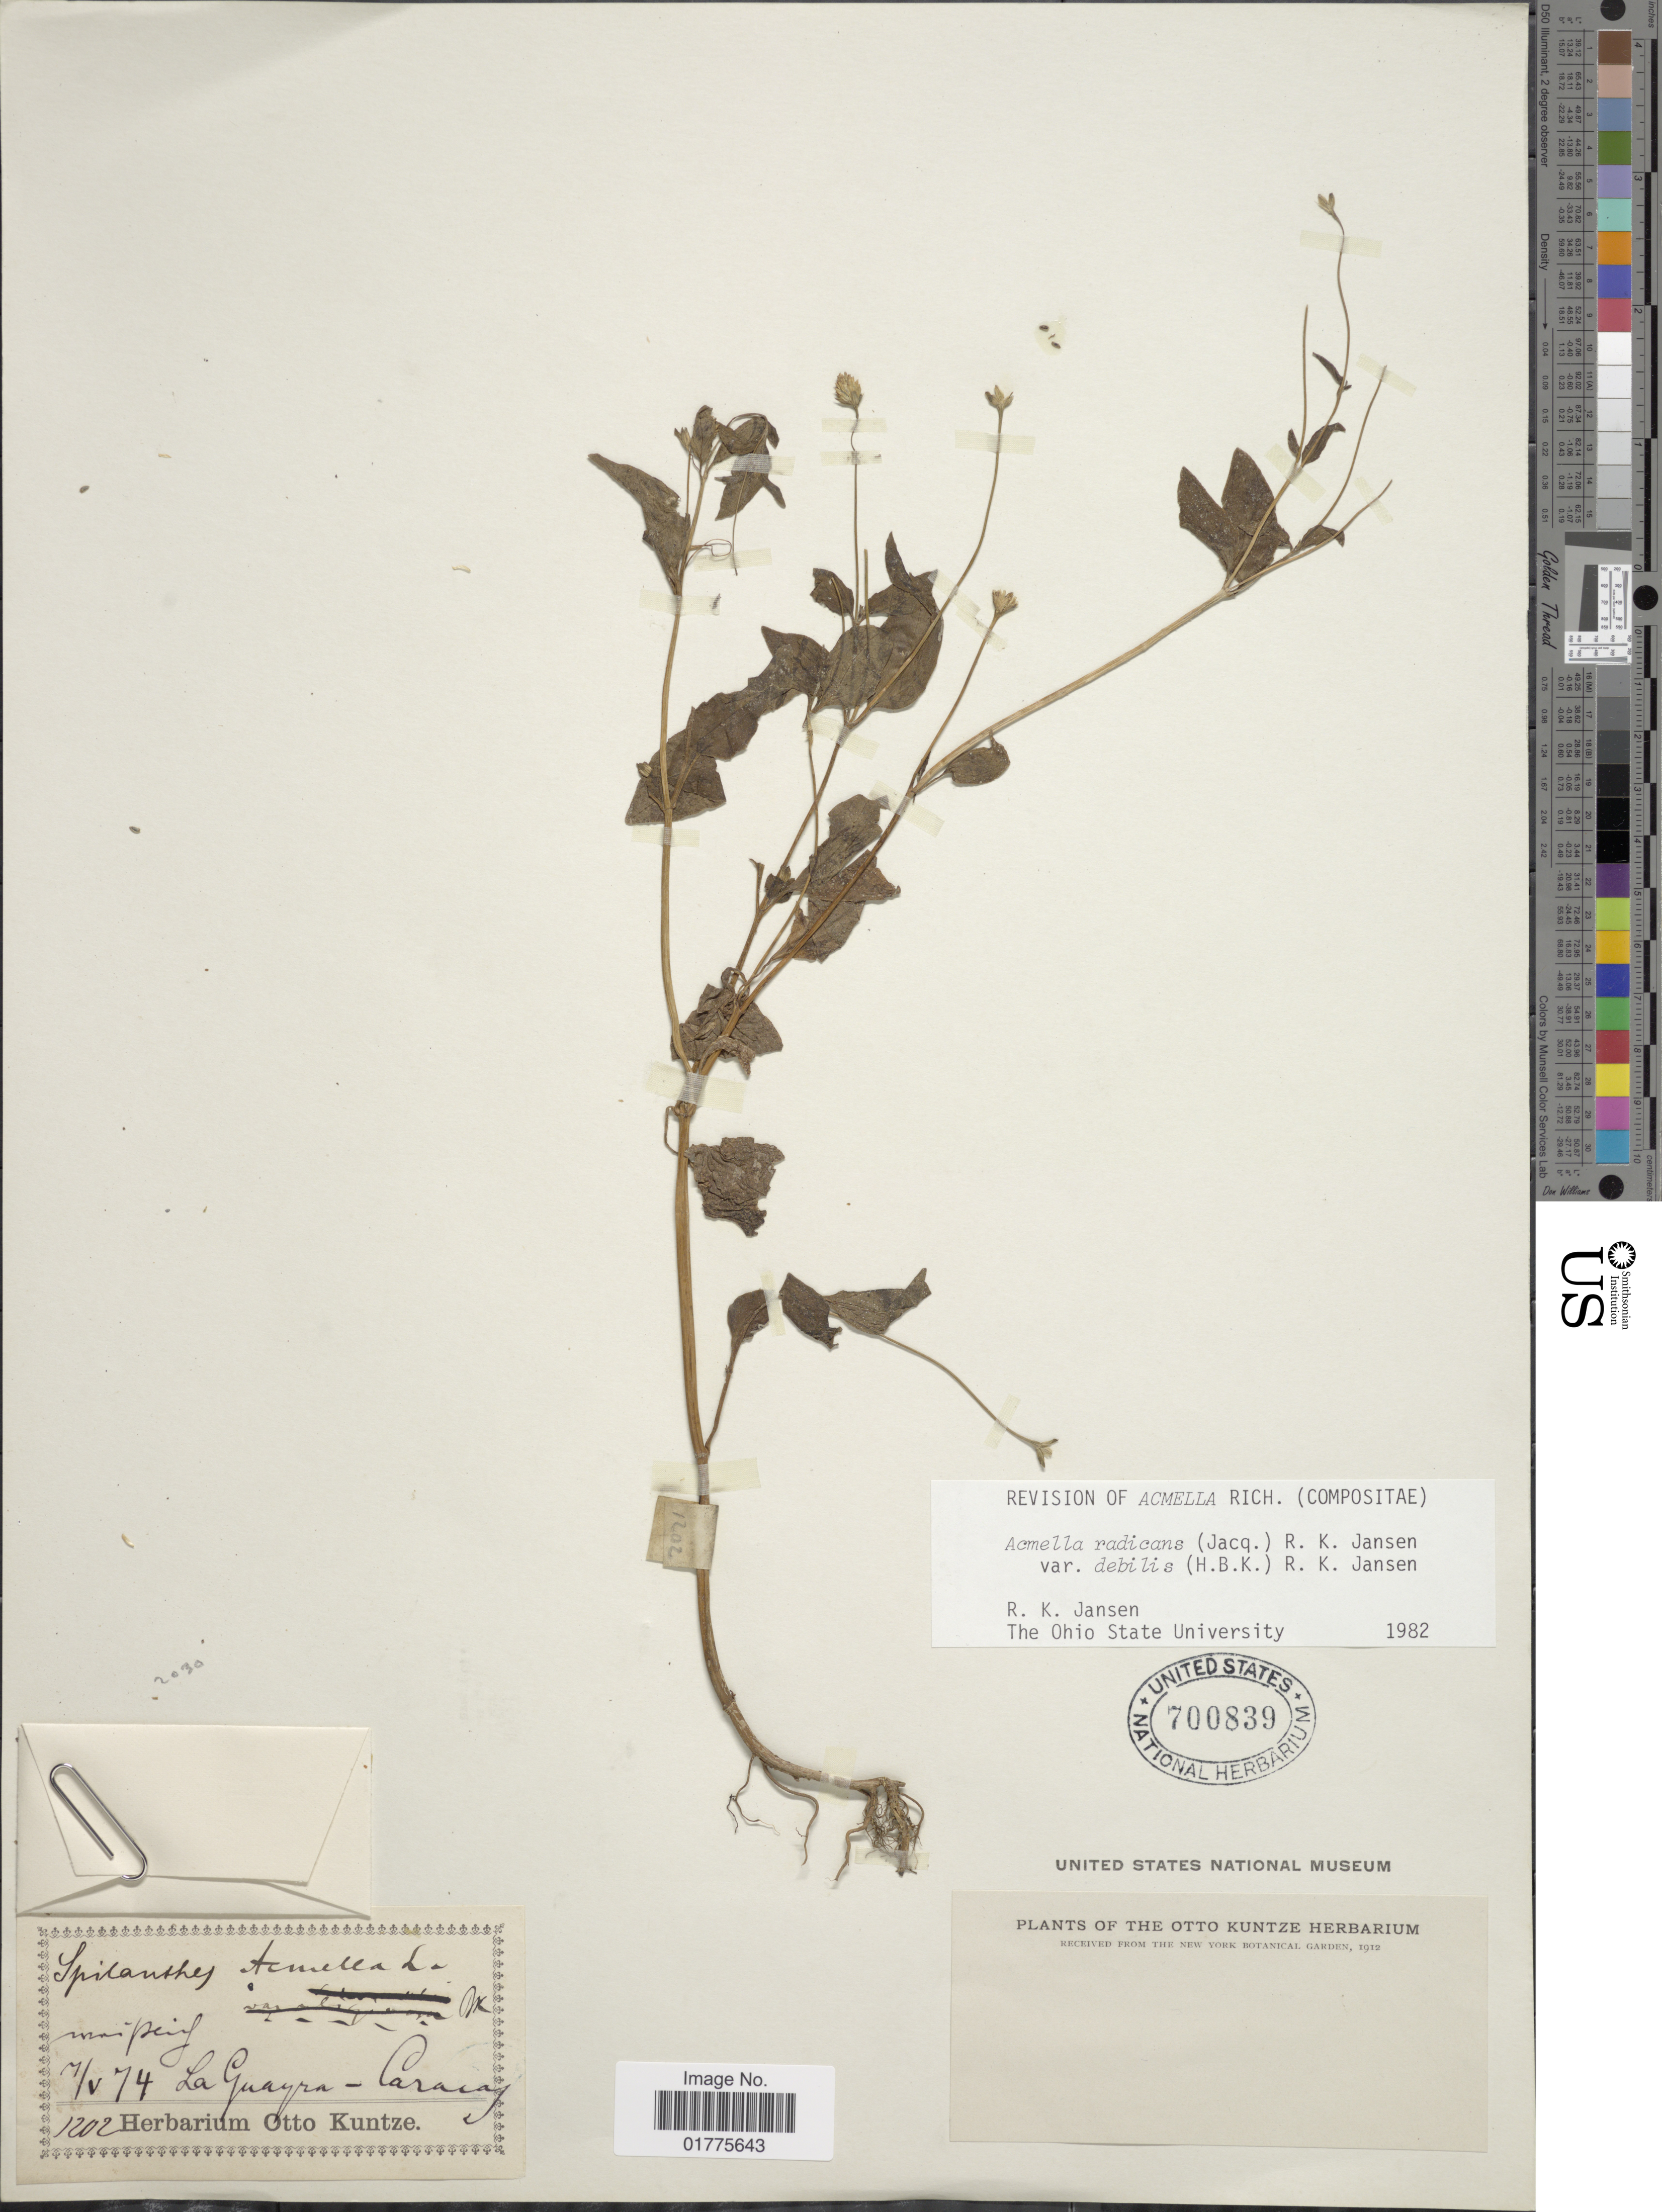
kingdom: Plantae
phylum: Tracheophyta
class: Magnoliopsida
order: Asterales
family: Asteraceae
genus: Acmella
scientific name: Acmella radicans var. debilis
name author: (Kunth) R.K. Jansen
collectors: ex herb. Otto Kuntze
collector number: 1202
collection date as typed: Transcribed d/m/y: 7/5/74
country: Venezuela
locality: La Guayra- Caracas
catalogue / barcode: US 700839